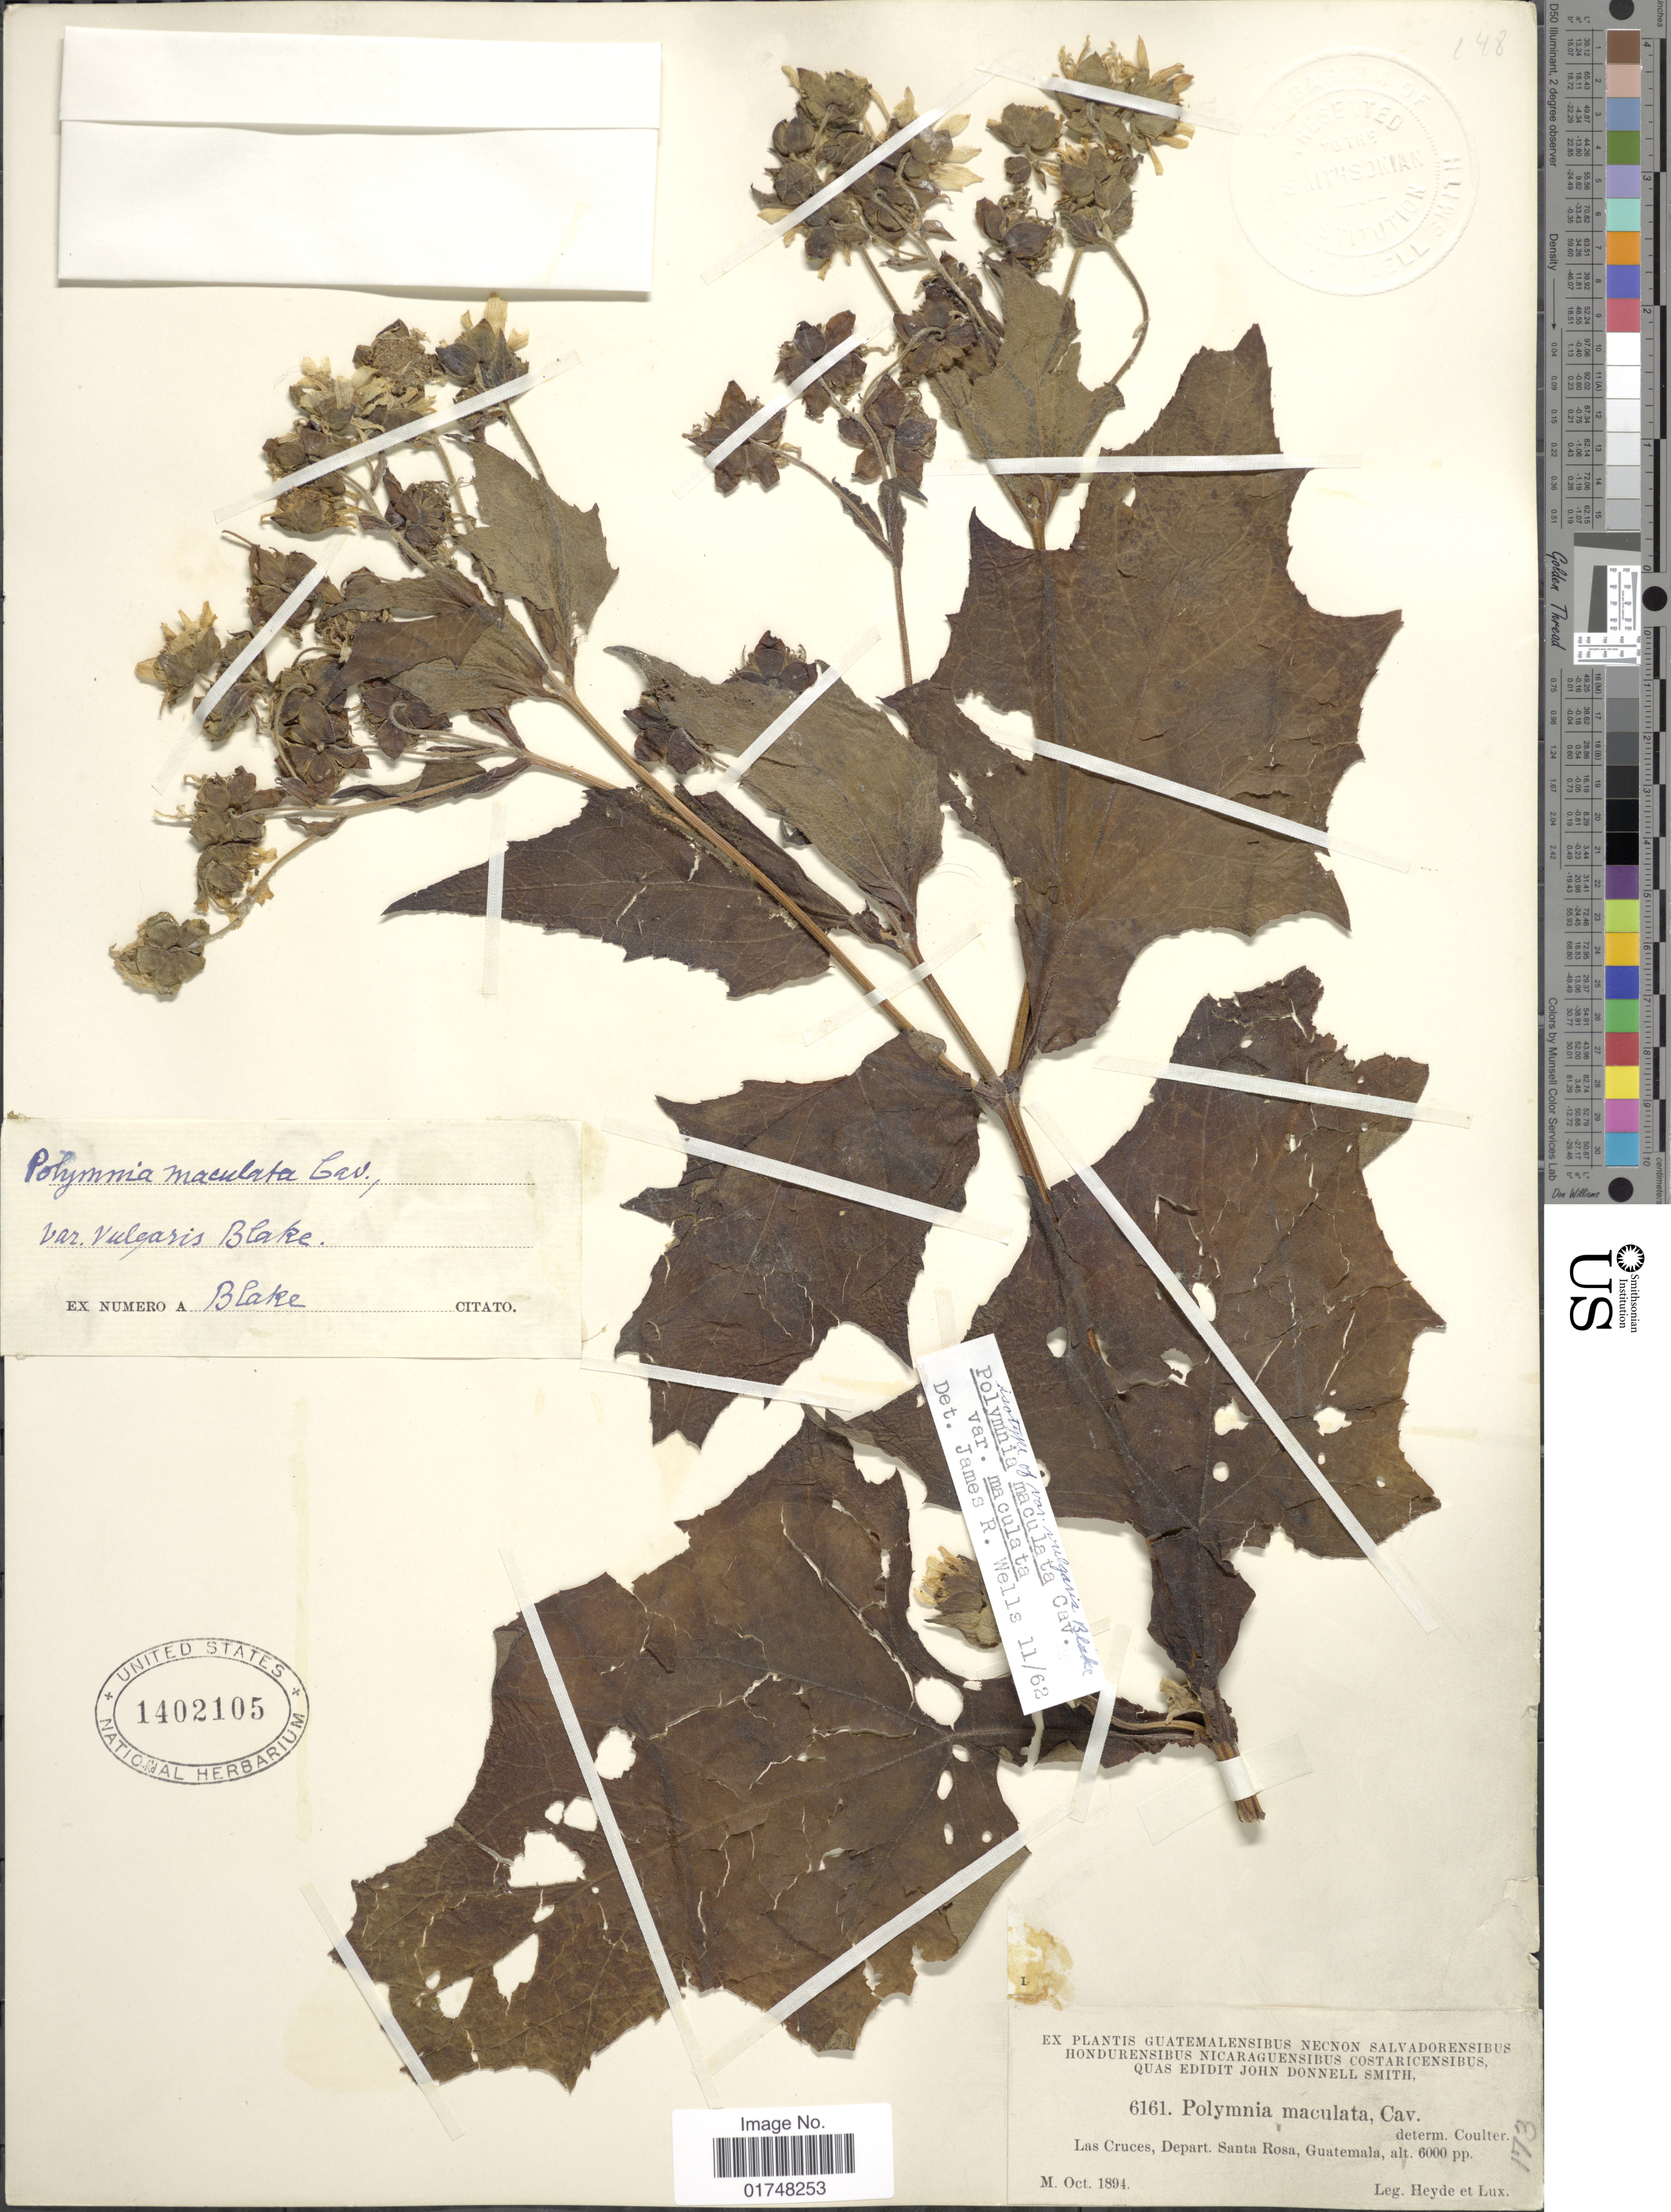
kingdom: Plantae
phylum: Tracheophyta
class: Magnoliopsida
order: Asterales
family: Asteraceae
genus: Smallanthus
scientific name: Smallanthus maculatus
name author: (Cav.) H. Rob.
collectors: Heyde & Lux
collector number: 6161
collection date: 1894-10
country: Guatemala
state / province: Santa Rosa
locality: Las Cruces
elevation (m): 1829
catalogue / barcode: US 1402105